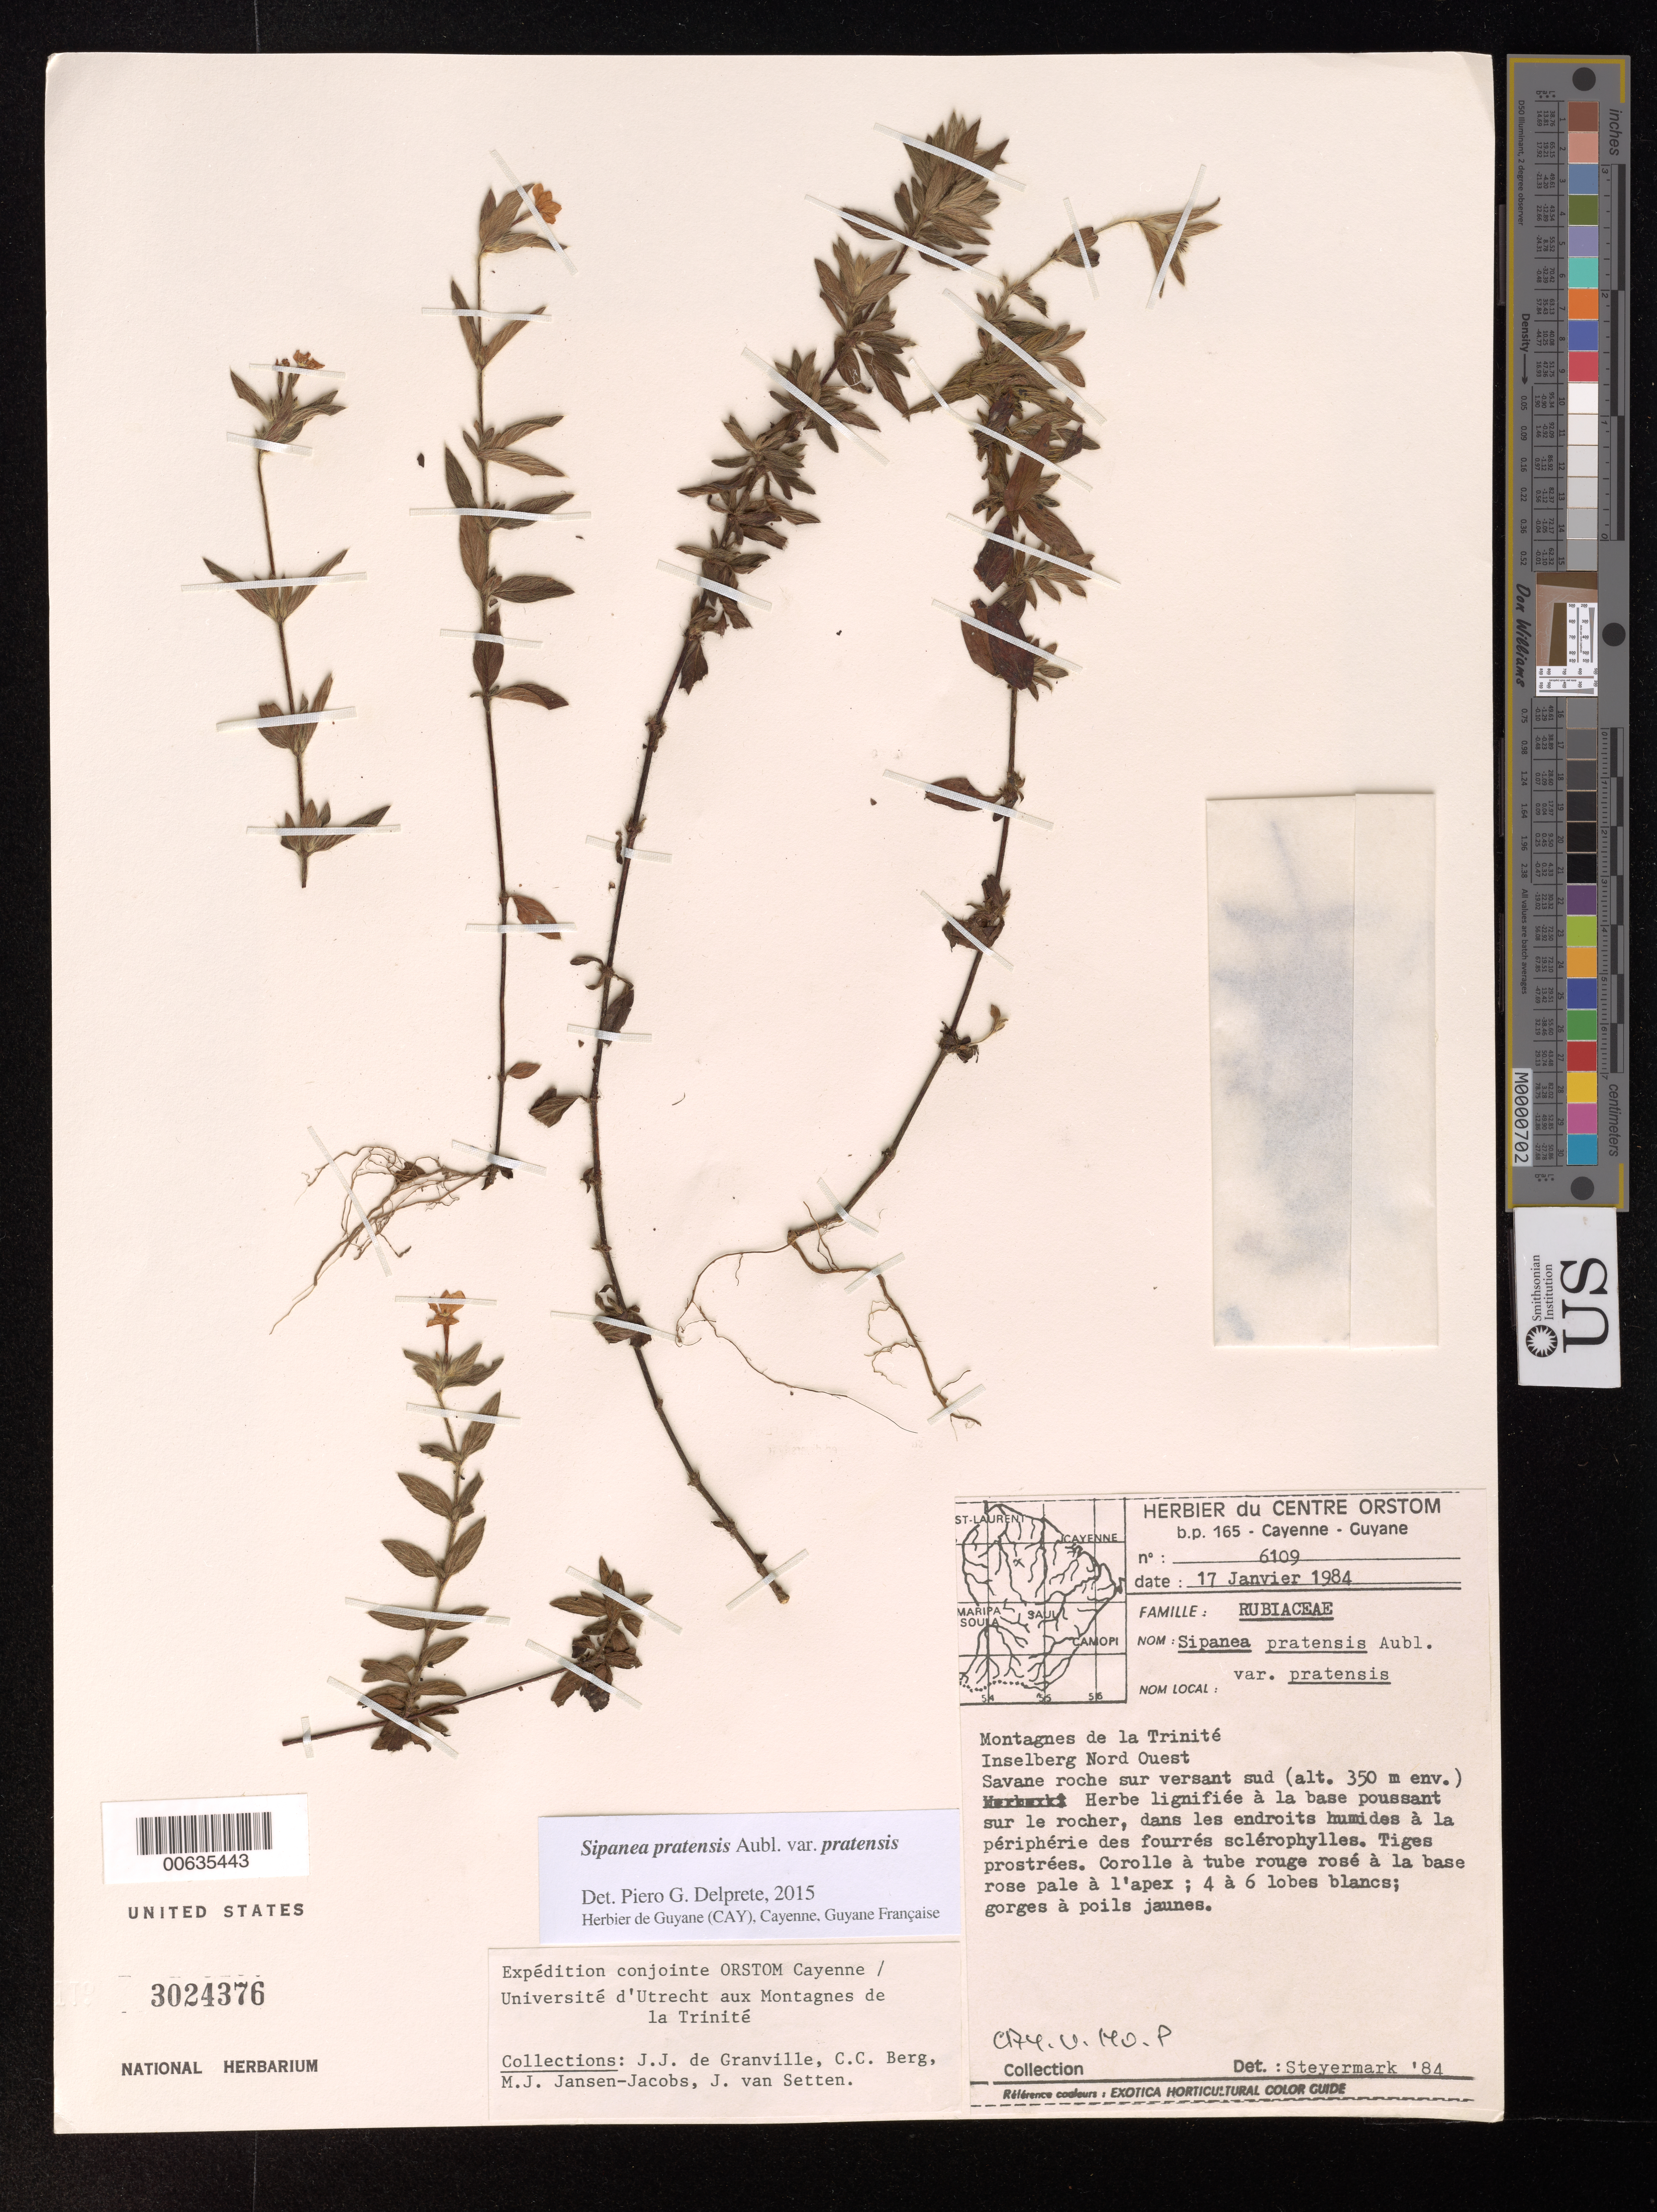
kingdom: Plantae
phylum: Tracheophyta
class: Magnoliopsida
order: Gentianales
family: Rubiaceae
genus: Sipanea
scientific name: Sipanea pratensis var. pratensis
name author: Aubl.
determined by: Steyermark, Julian A., (VEN)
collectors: J.-J. de Granville, C. C. Berg, M. J. Jansen-Jacobs & J. van Setten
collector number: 6109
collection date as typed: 17-Jan-84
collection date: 1984-01-17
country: French Guiana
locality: Montagnes de la Trinité, inselberg NW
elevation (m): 350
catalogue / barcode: US 3024376